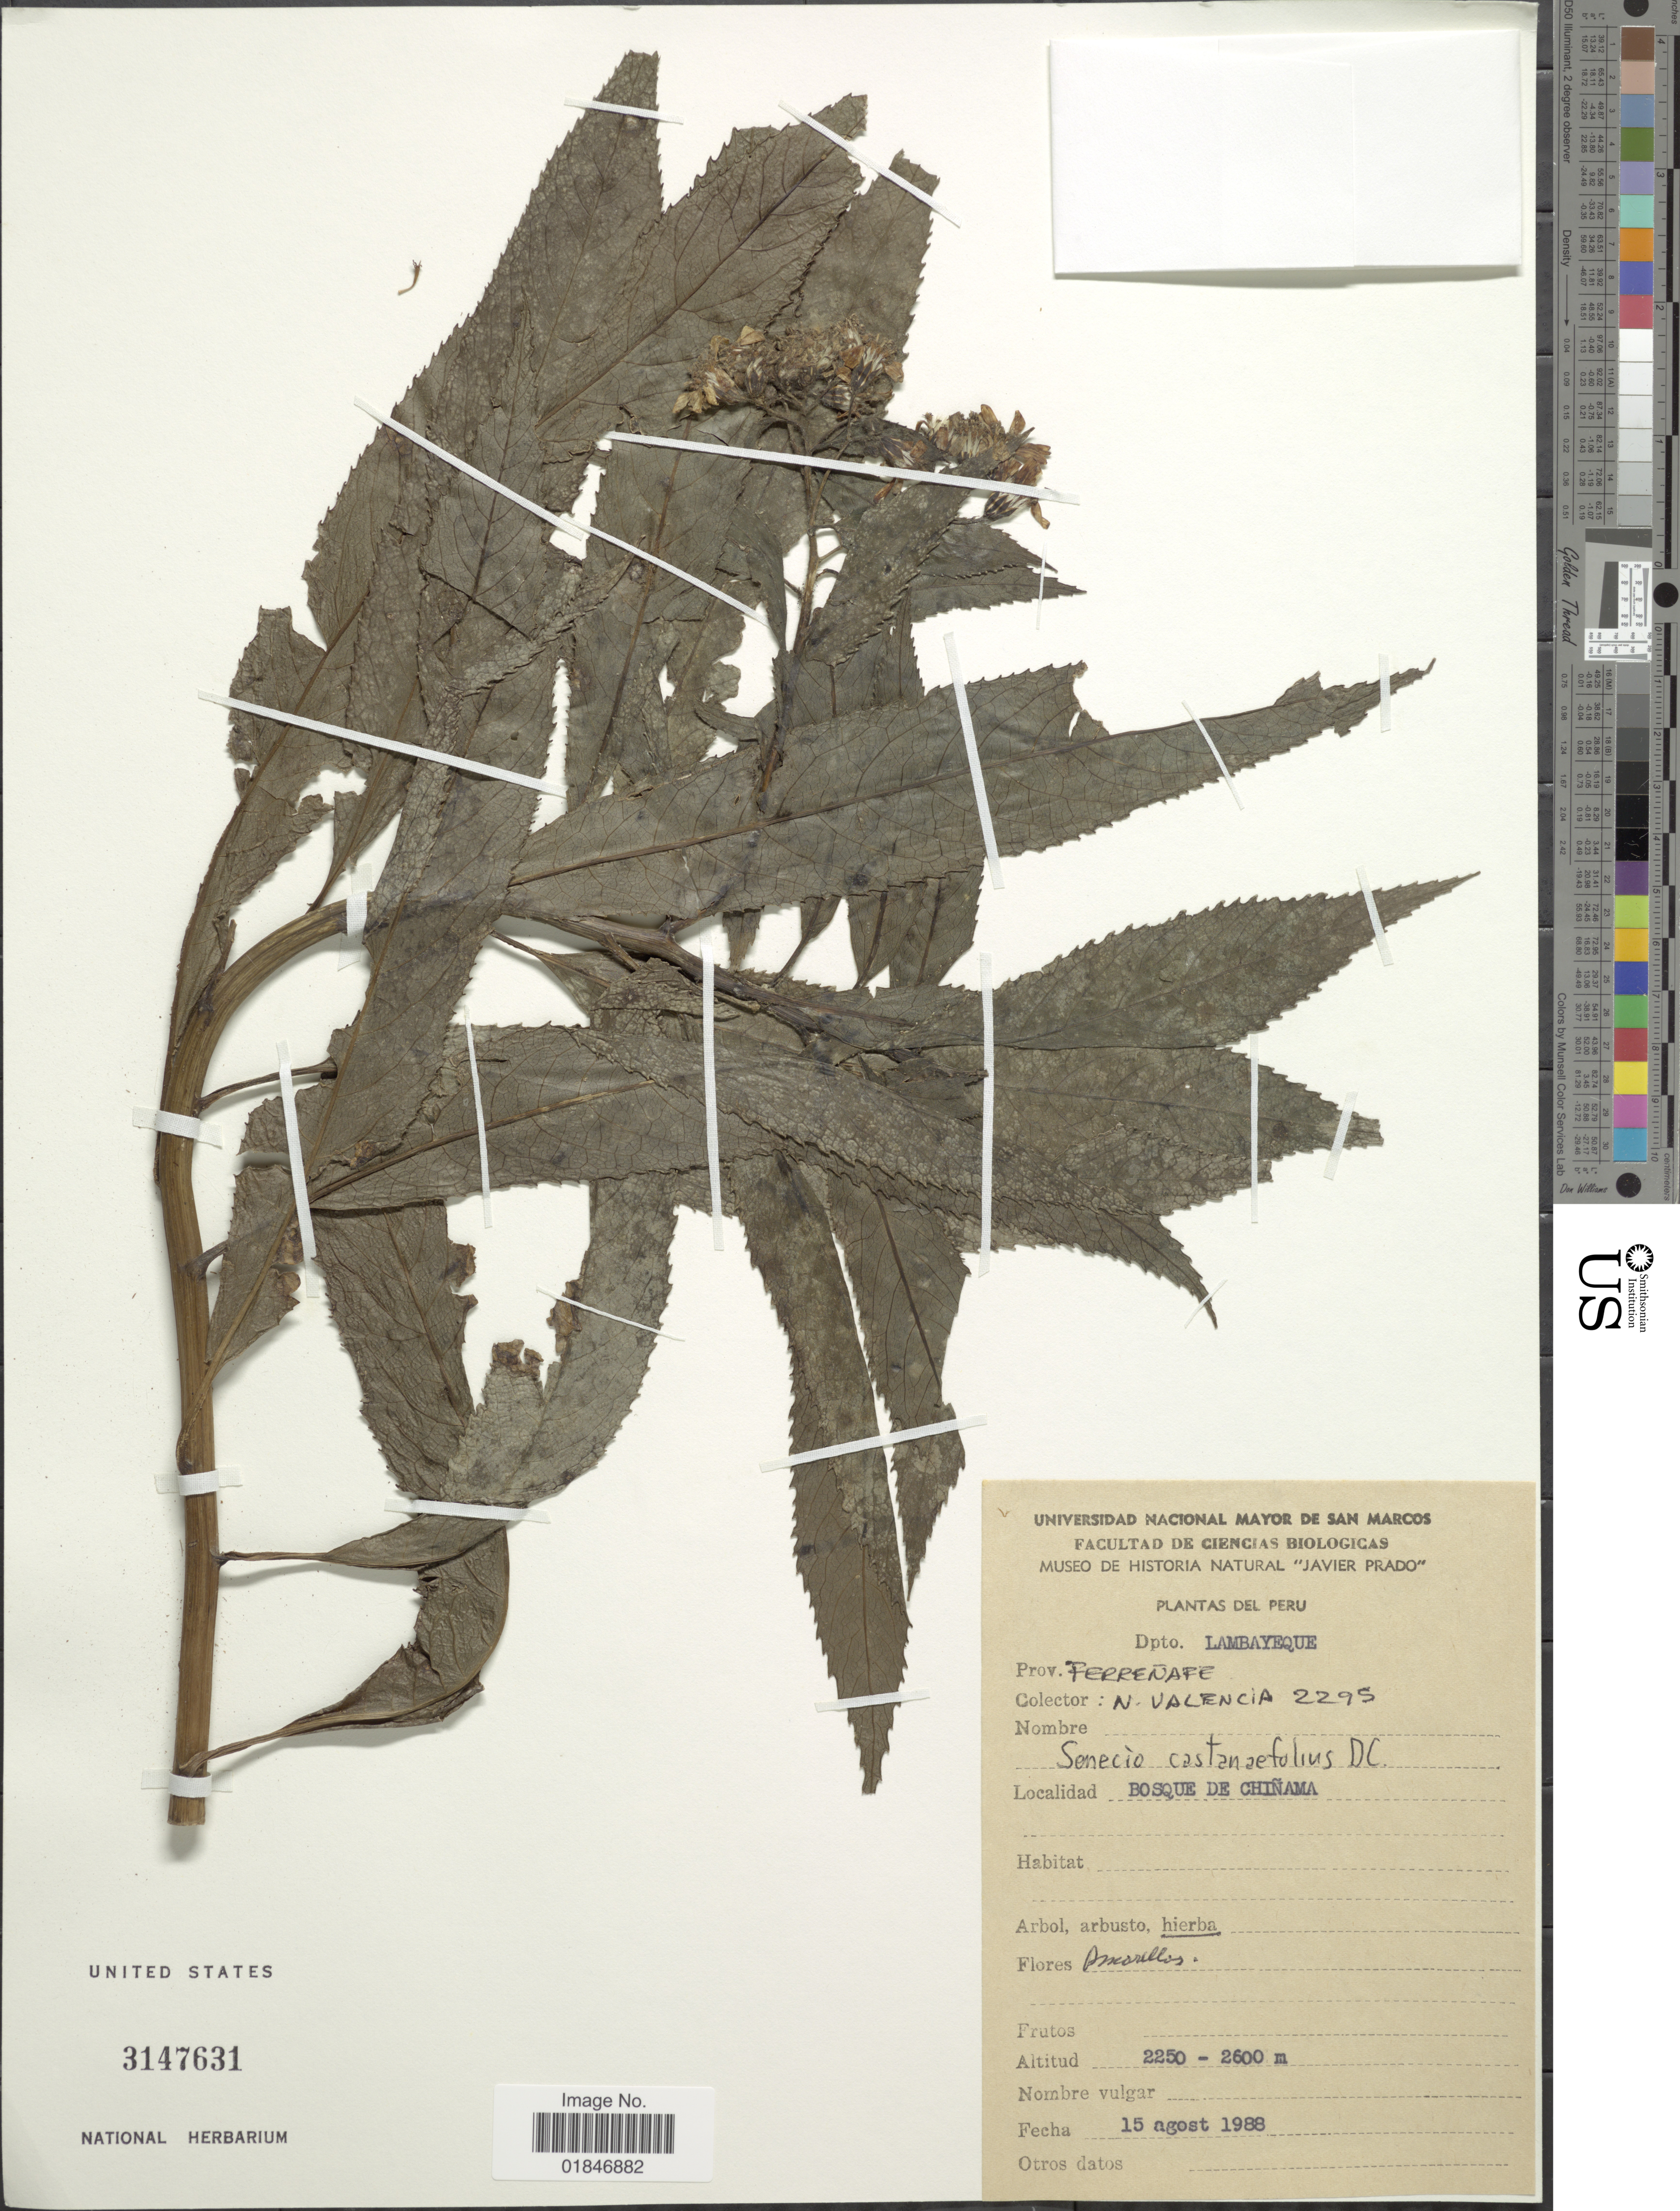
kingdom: Plantae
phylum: Tracheophyta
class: Magnoliopsida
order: Asterales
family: Asteraceae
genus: Dendrophorbium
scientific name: Dendrophorbium castaneaefolius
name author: DC.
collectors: N. Valencia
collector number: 2295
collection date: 1988-08-15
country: Peru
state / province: Lambayeque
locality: Bosque de Chiñama, Prov. Ferreñafe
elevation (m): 2250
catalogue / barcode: US 3147631